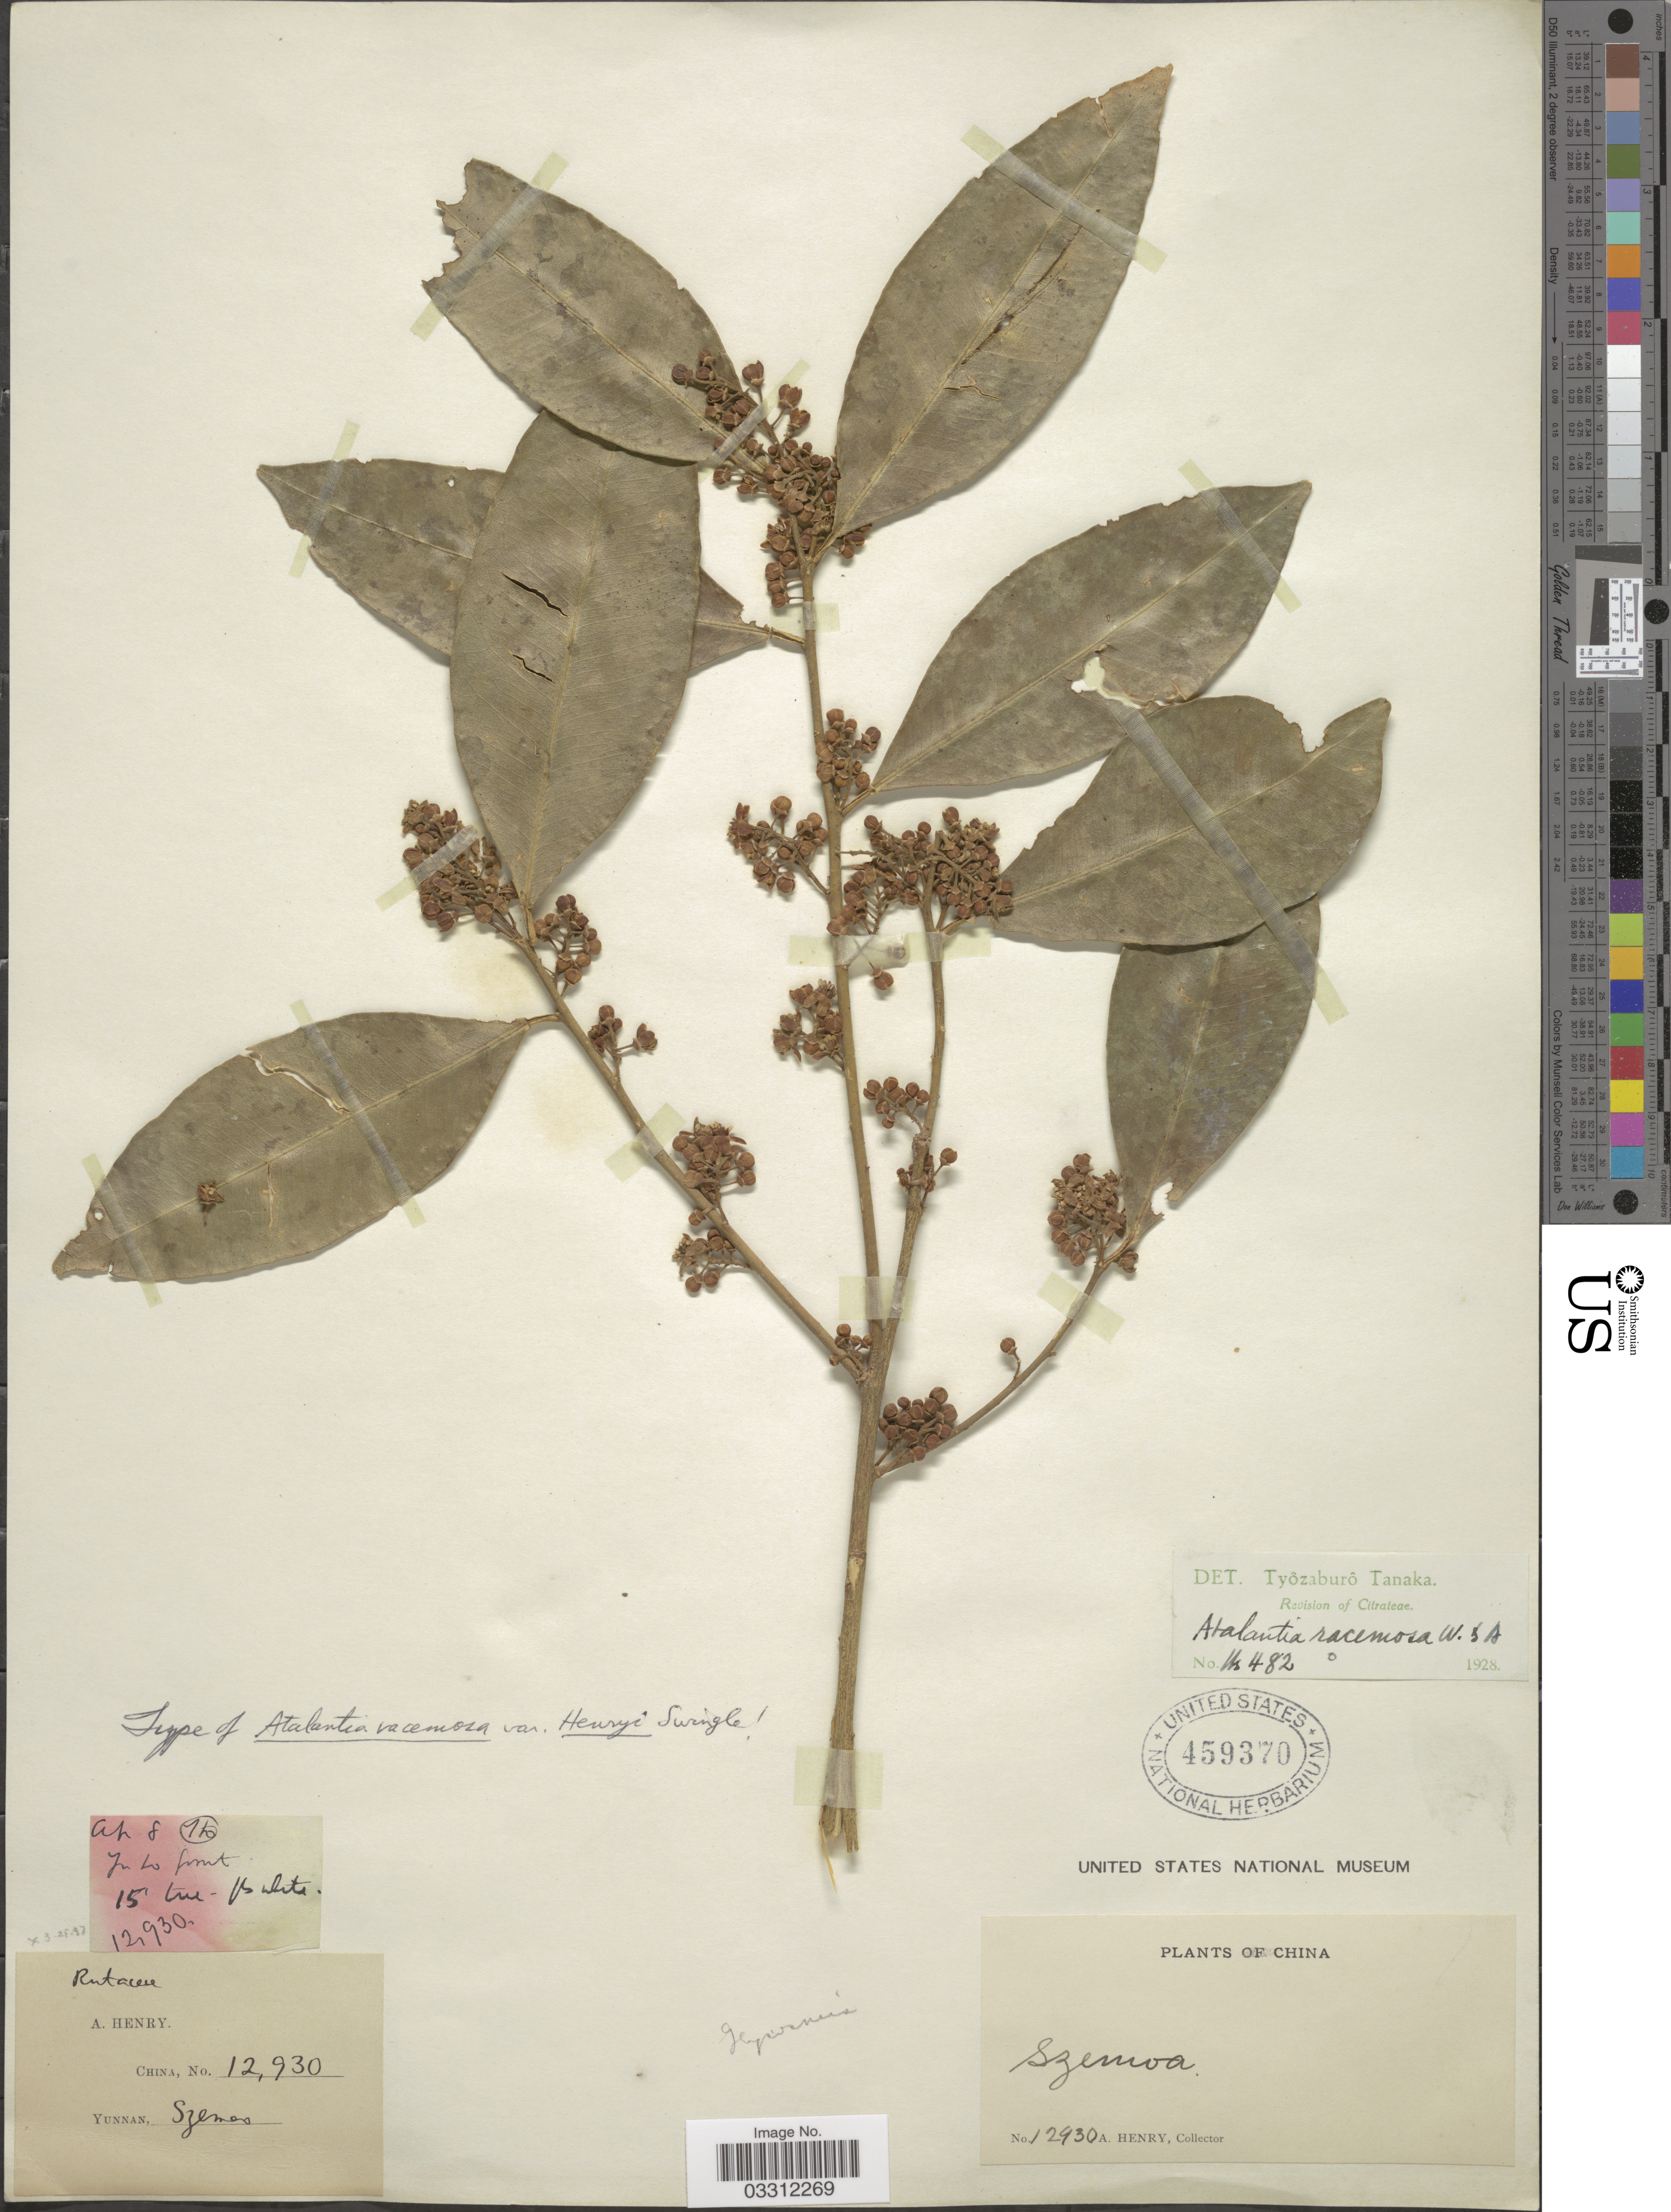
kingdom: Plantae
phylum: Tracheophyta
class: Magnoliopsida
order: Sapindales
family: Rutaceae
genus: Atalantia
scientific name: Atalantia racemosa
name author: Wight ex Hook.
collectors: A. Henry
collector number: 12930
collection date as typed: Transcribed d/m/y: /4/8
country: China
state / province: Yunnan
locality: Szemoa.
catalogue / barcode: US 459370